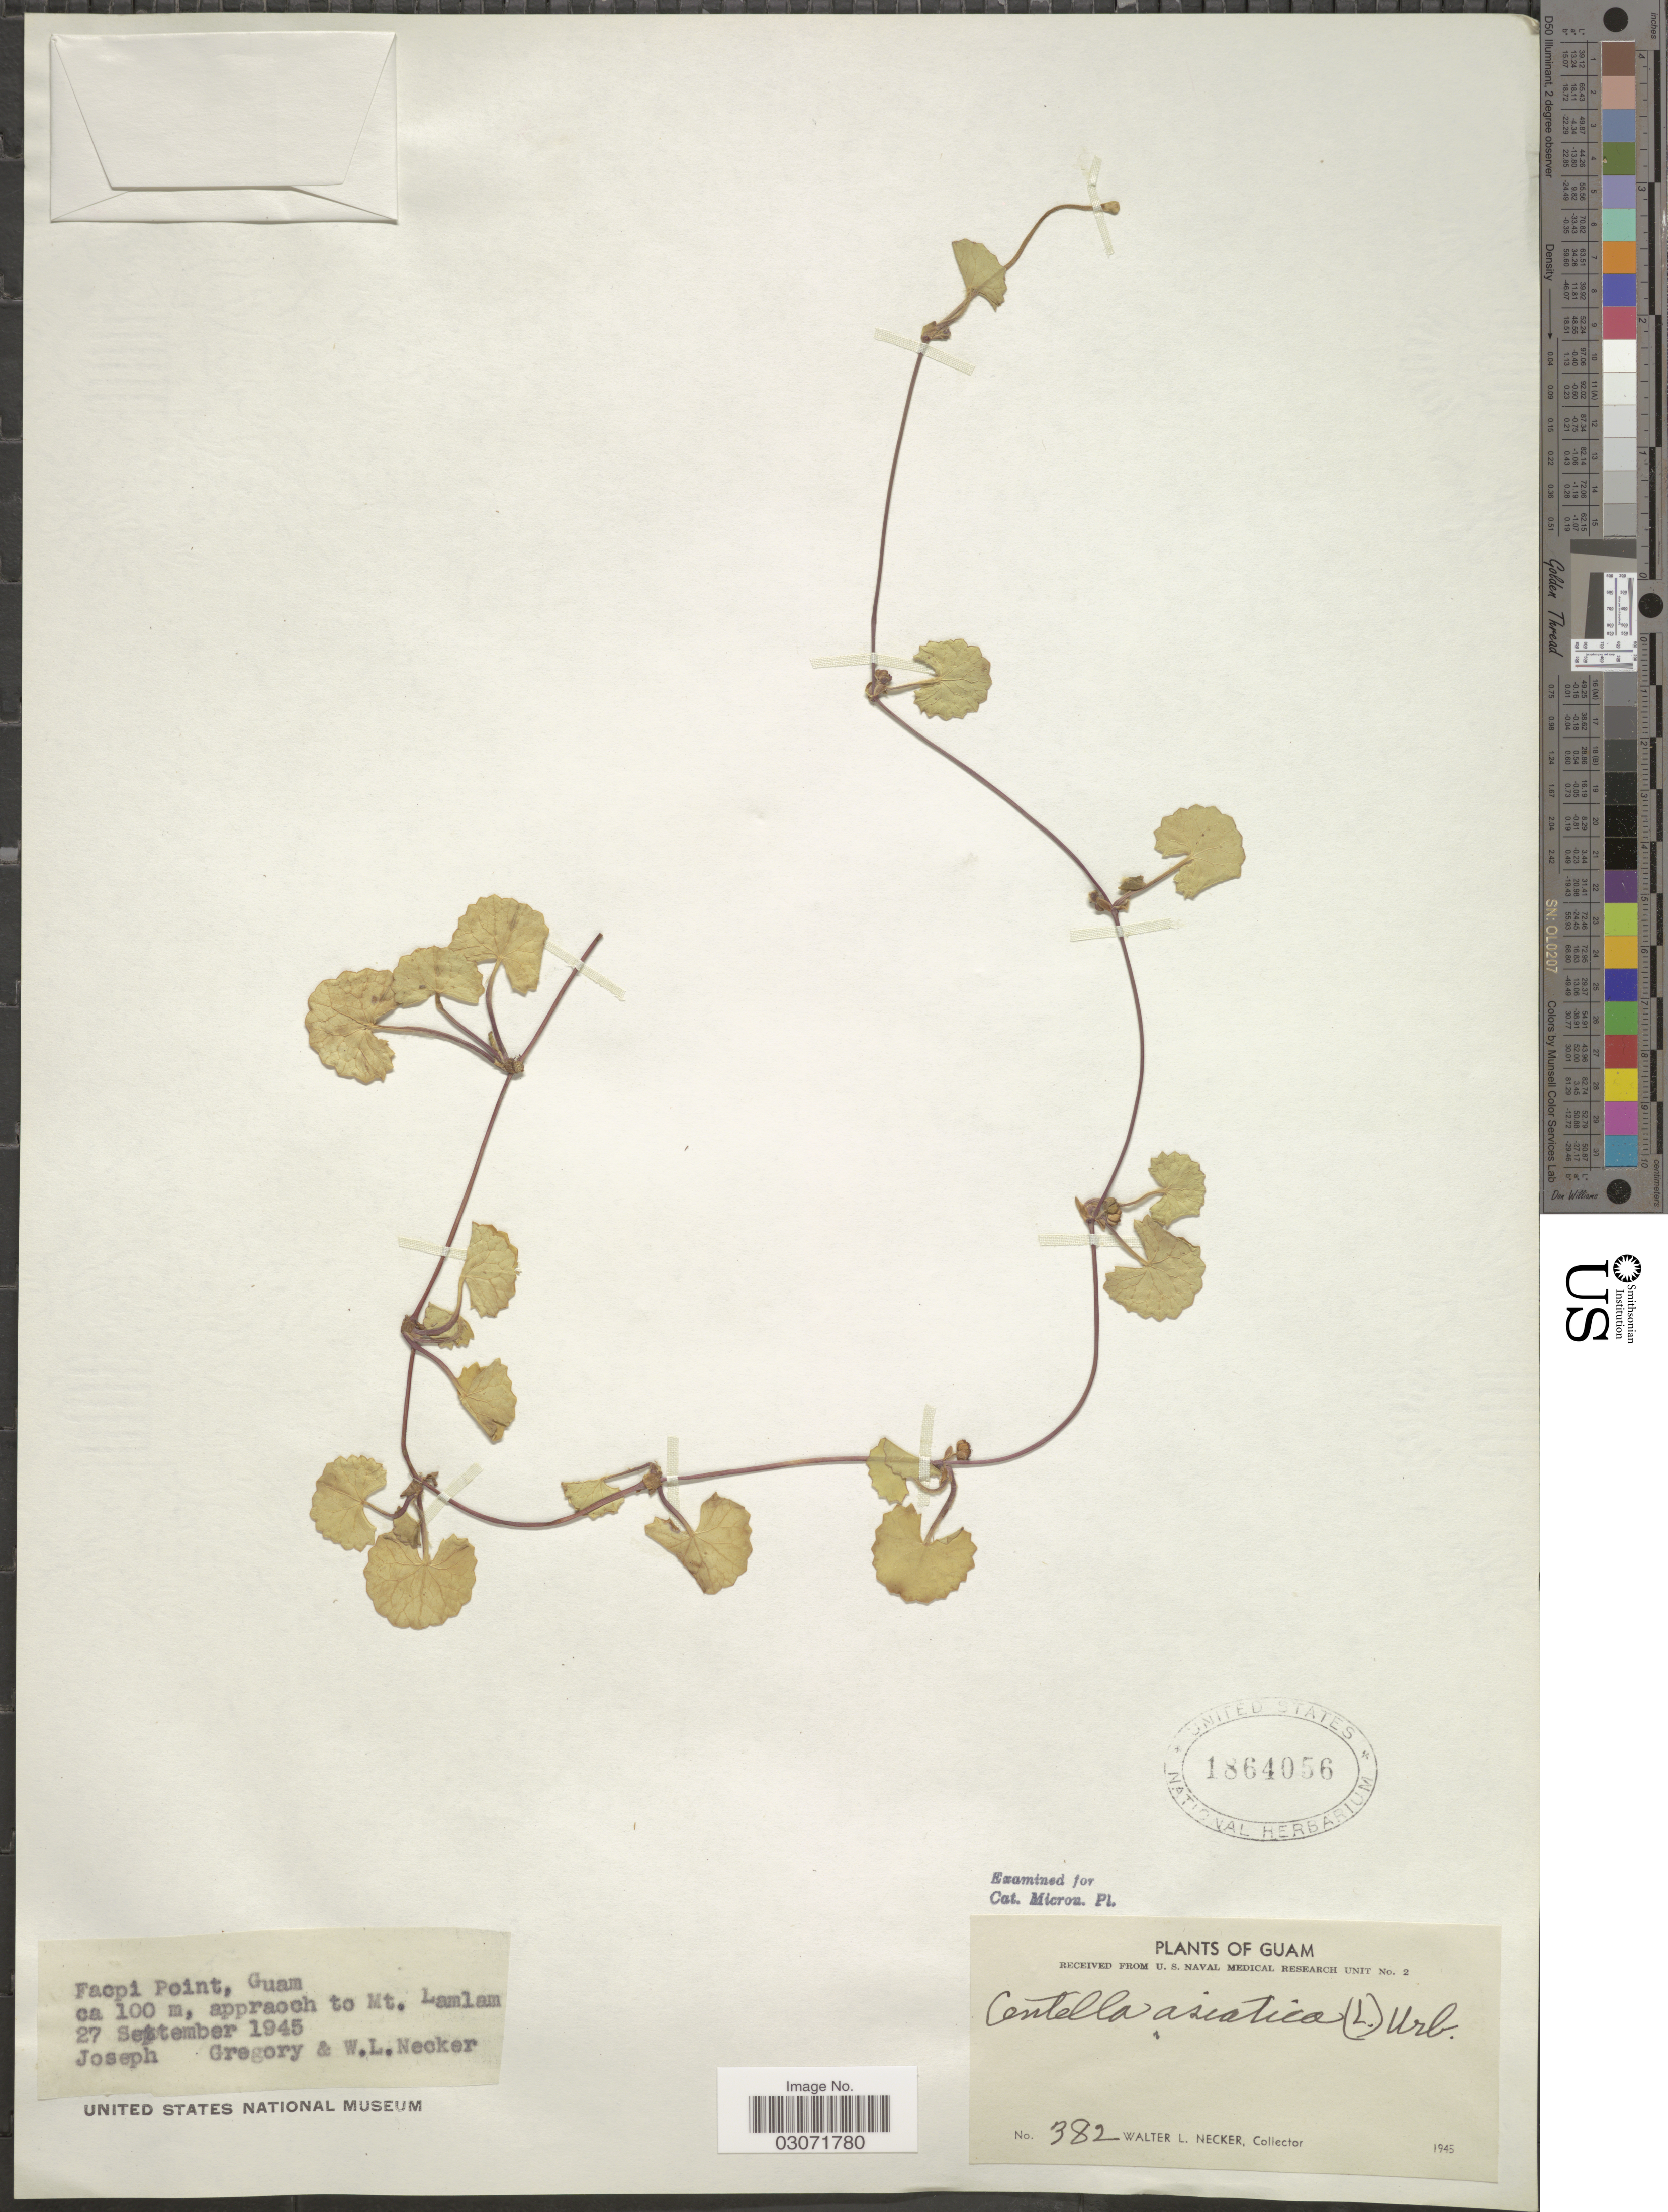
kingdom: Plantae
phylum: Tracheophyta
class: Magnoliopsida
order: Apiales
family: Apiaceae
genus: Centella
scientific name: Centella asiatica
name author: (L.) Urb.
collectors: -- Joseph, -. Gregory & W. L. Necker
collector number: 382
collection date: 1945-09-27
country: Guam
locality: Facpi Point, approach to Mt. Lamlam.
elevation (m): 100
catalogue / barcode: US 1864056